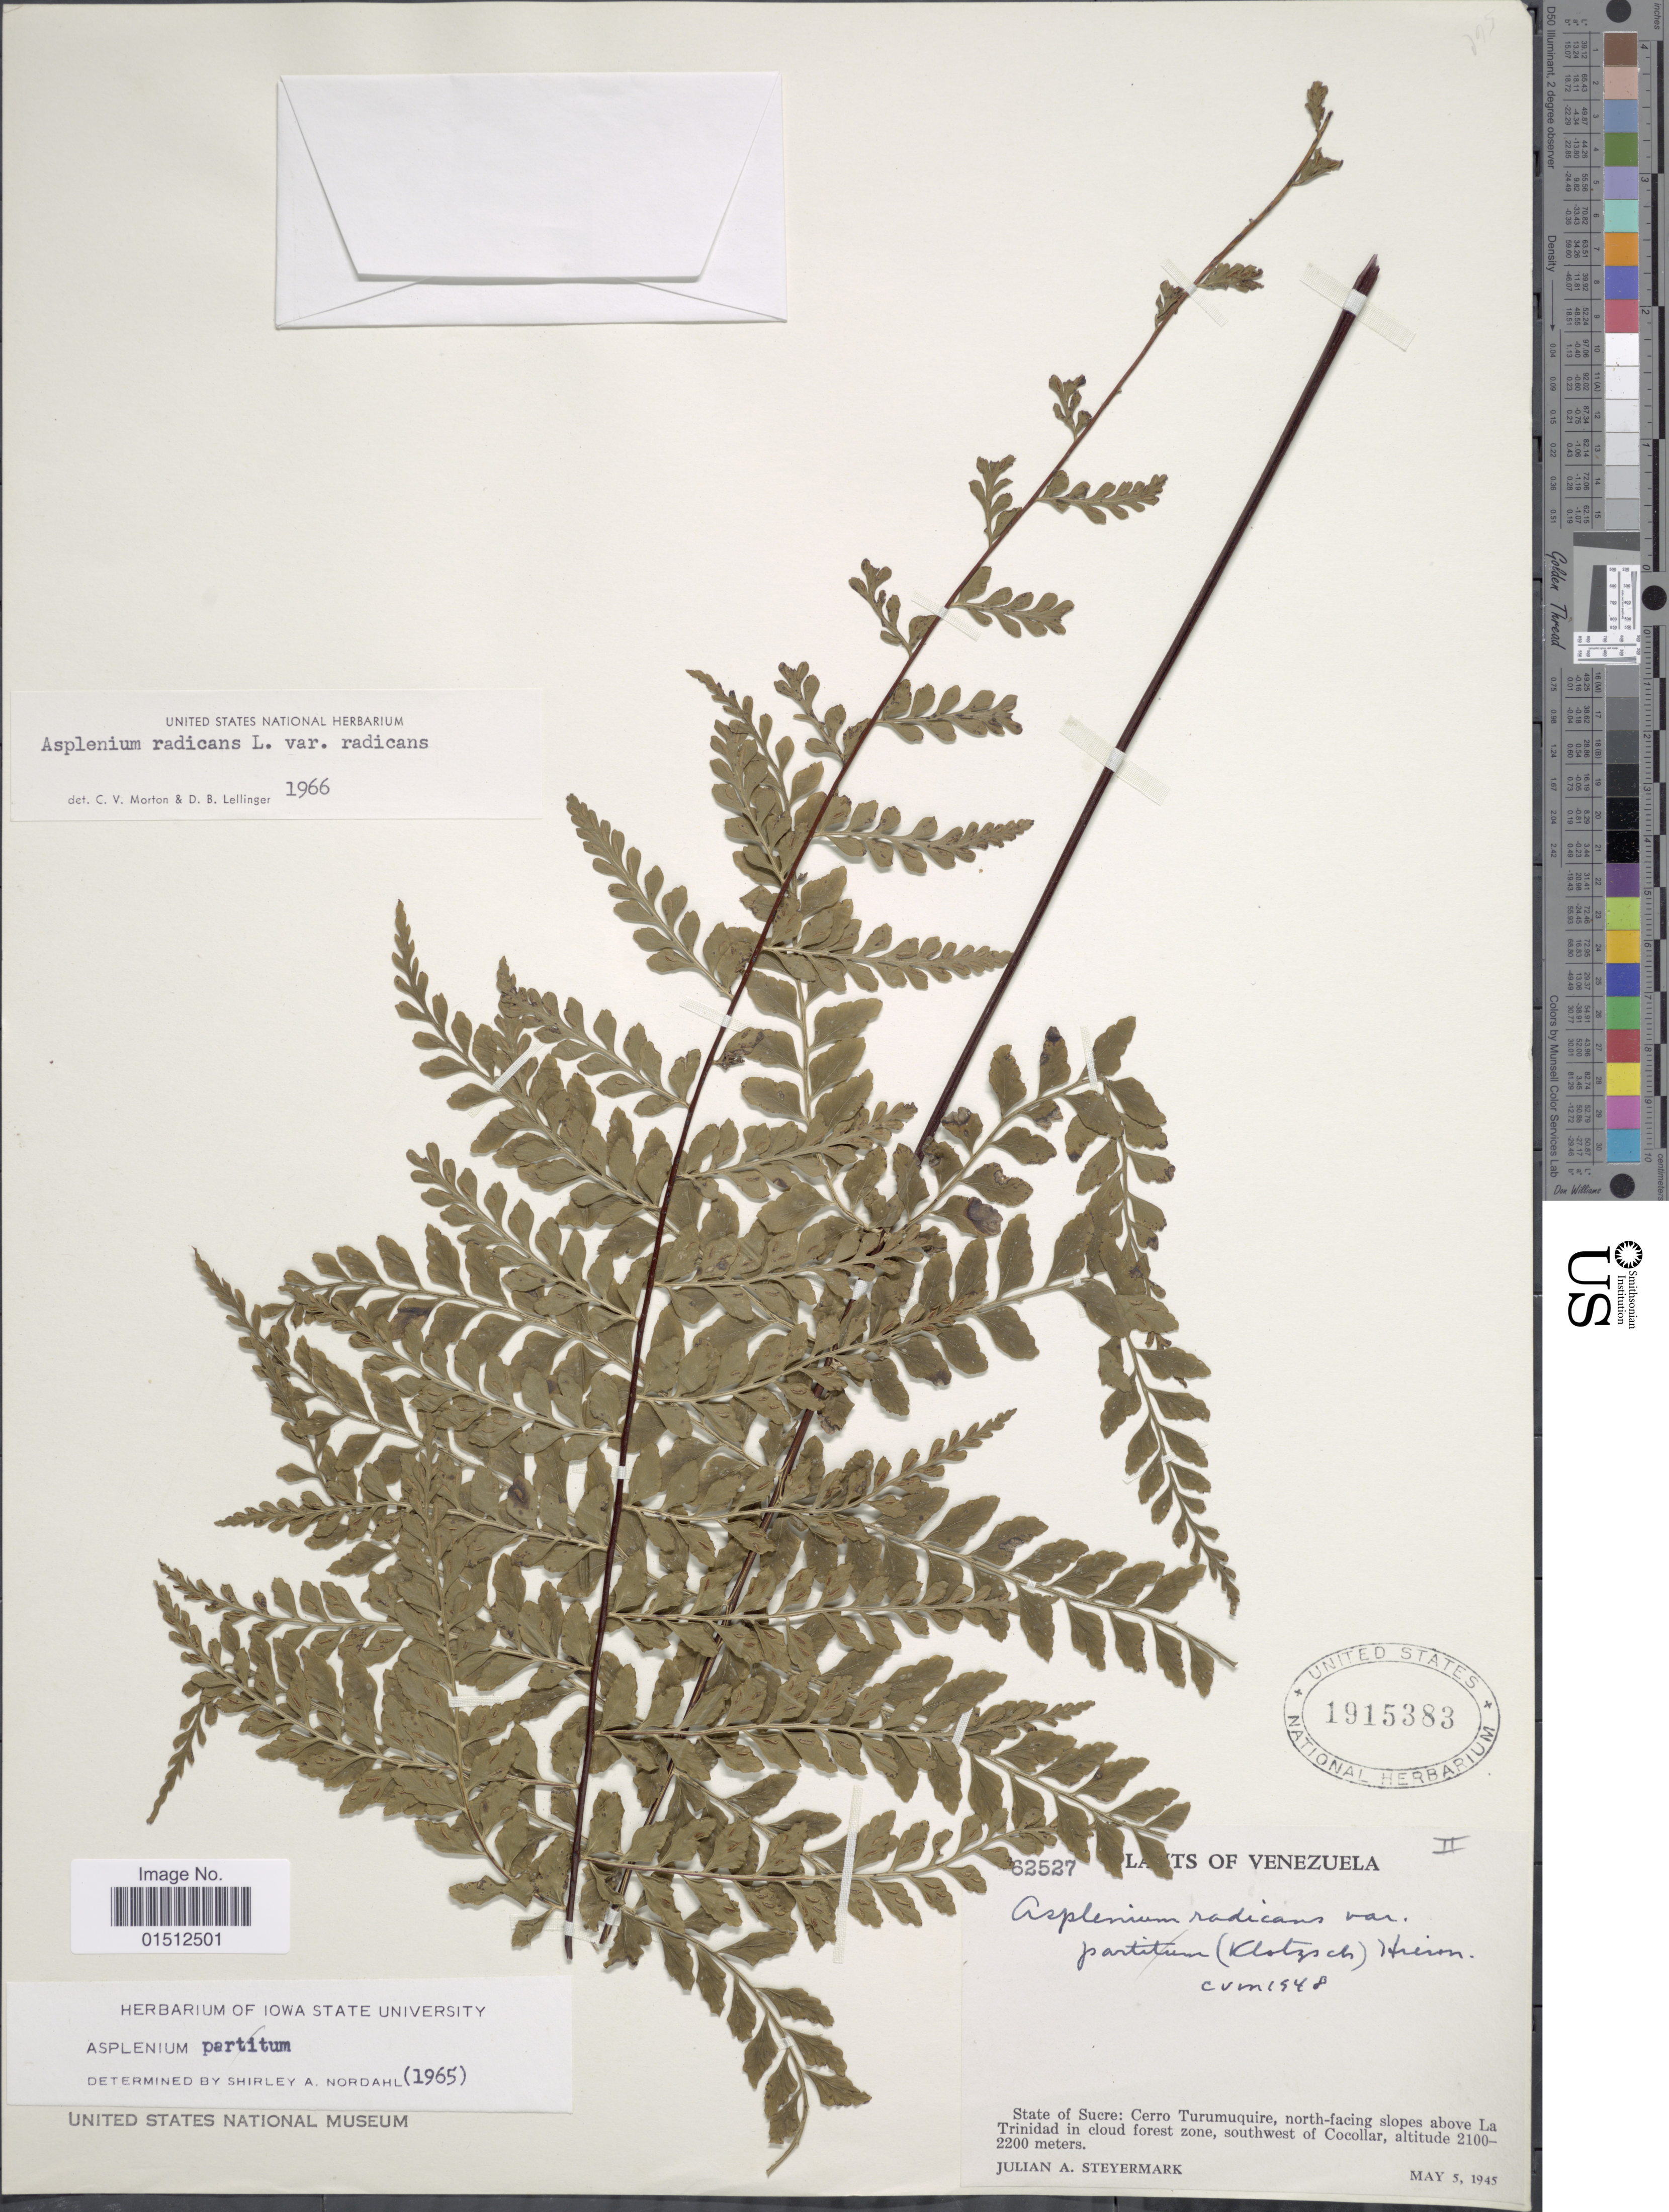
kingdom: Plantae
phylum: Tracheophyta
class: Polypodiopsida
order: Polypodiales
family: Aspleniaceae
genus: Asplenium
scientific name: Asplenium radicans var. radicans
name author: L.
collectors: J. Steyermark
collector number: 62527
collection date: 1945-05-05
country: Venezuela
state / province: Sucre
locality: Venezuela. State of Sucre Turumuquire, north-facing slopes above La Trinidad in cloud forest zone, southwest of Cocollar.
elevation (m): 2100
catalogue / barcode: US 1915383